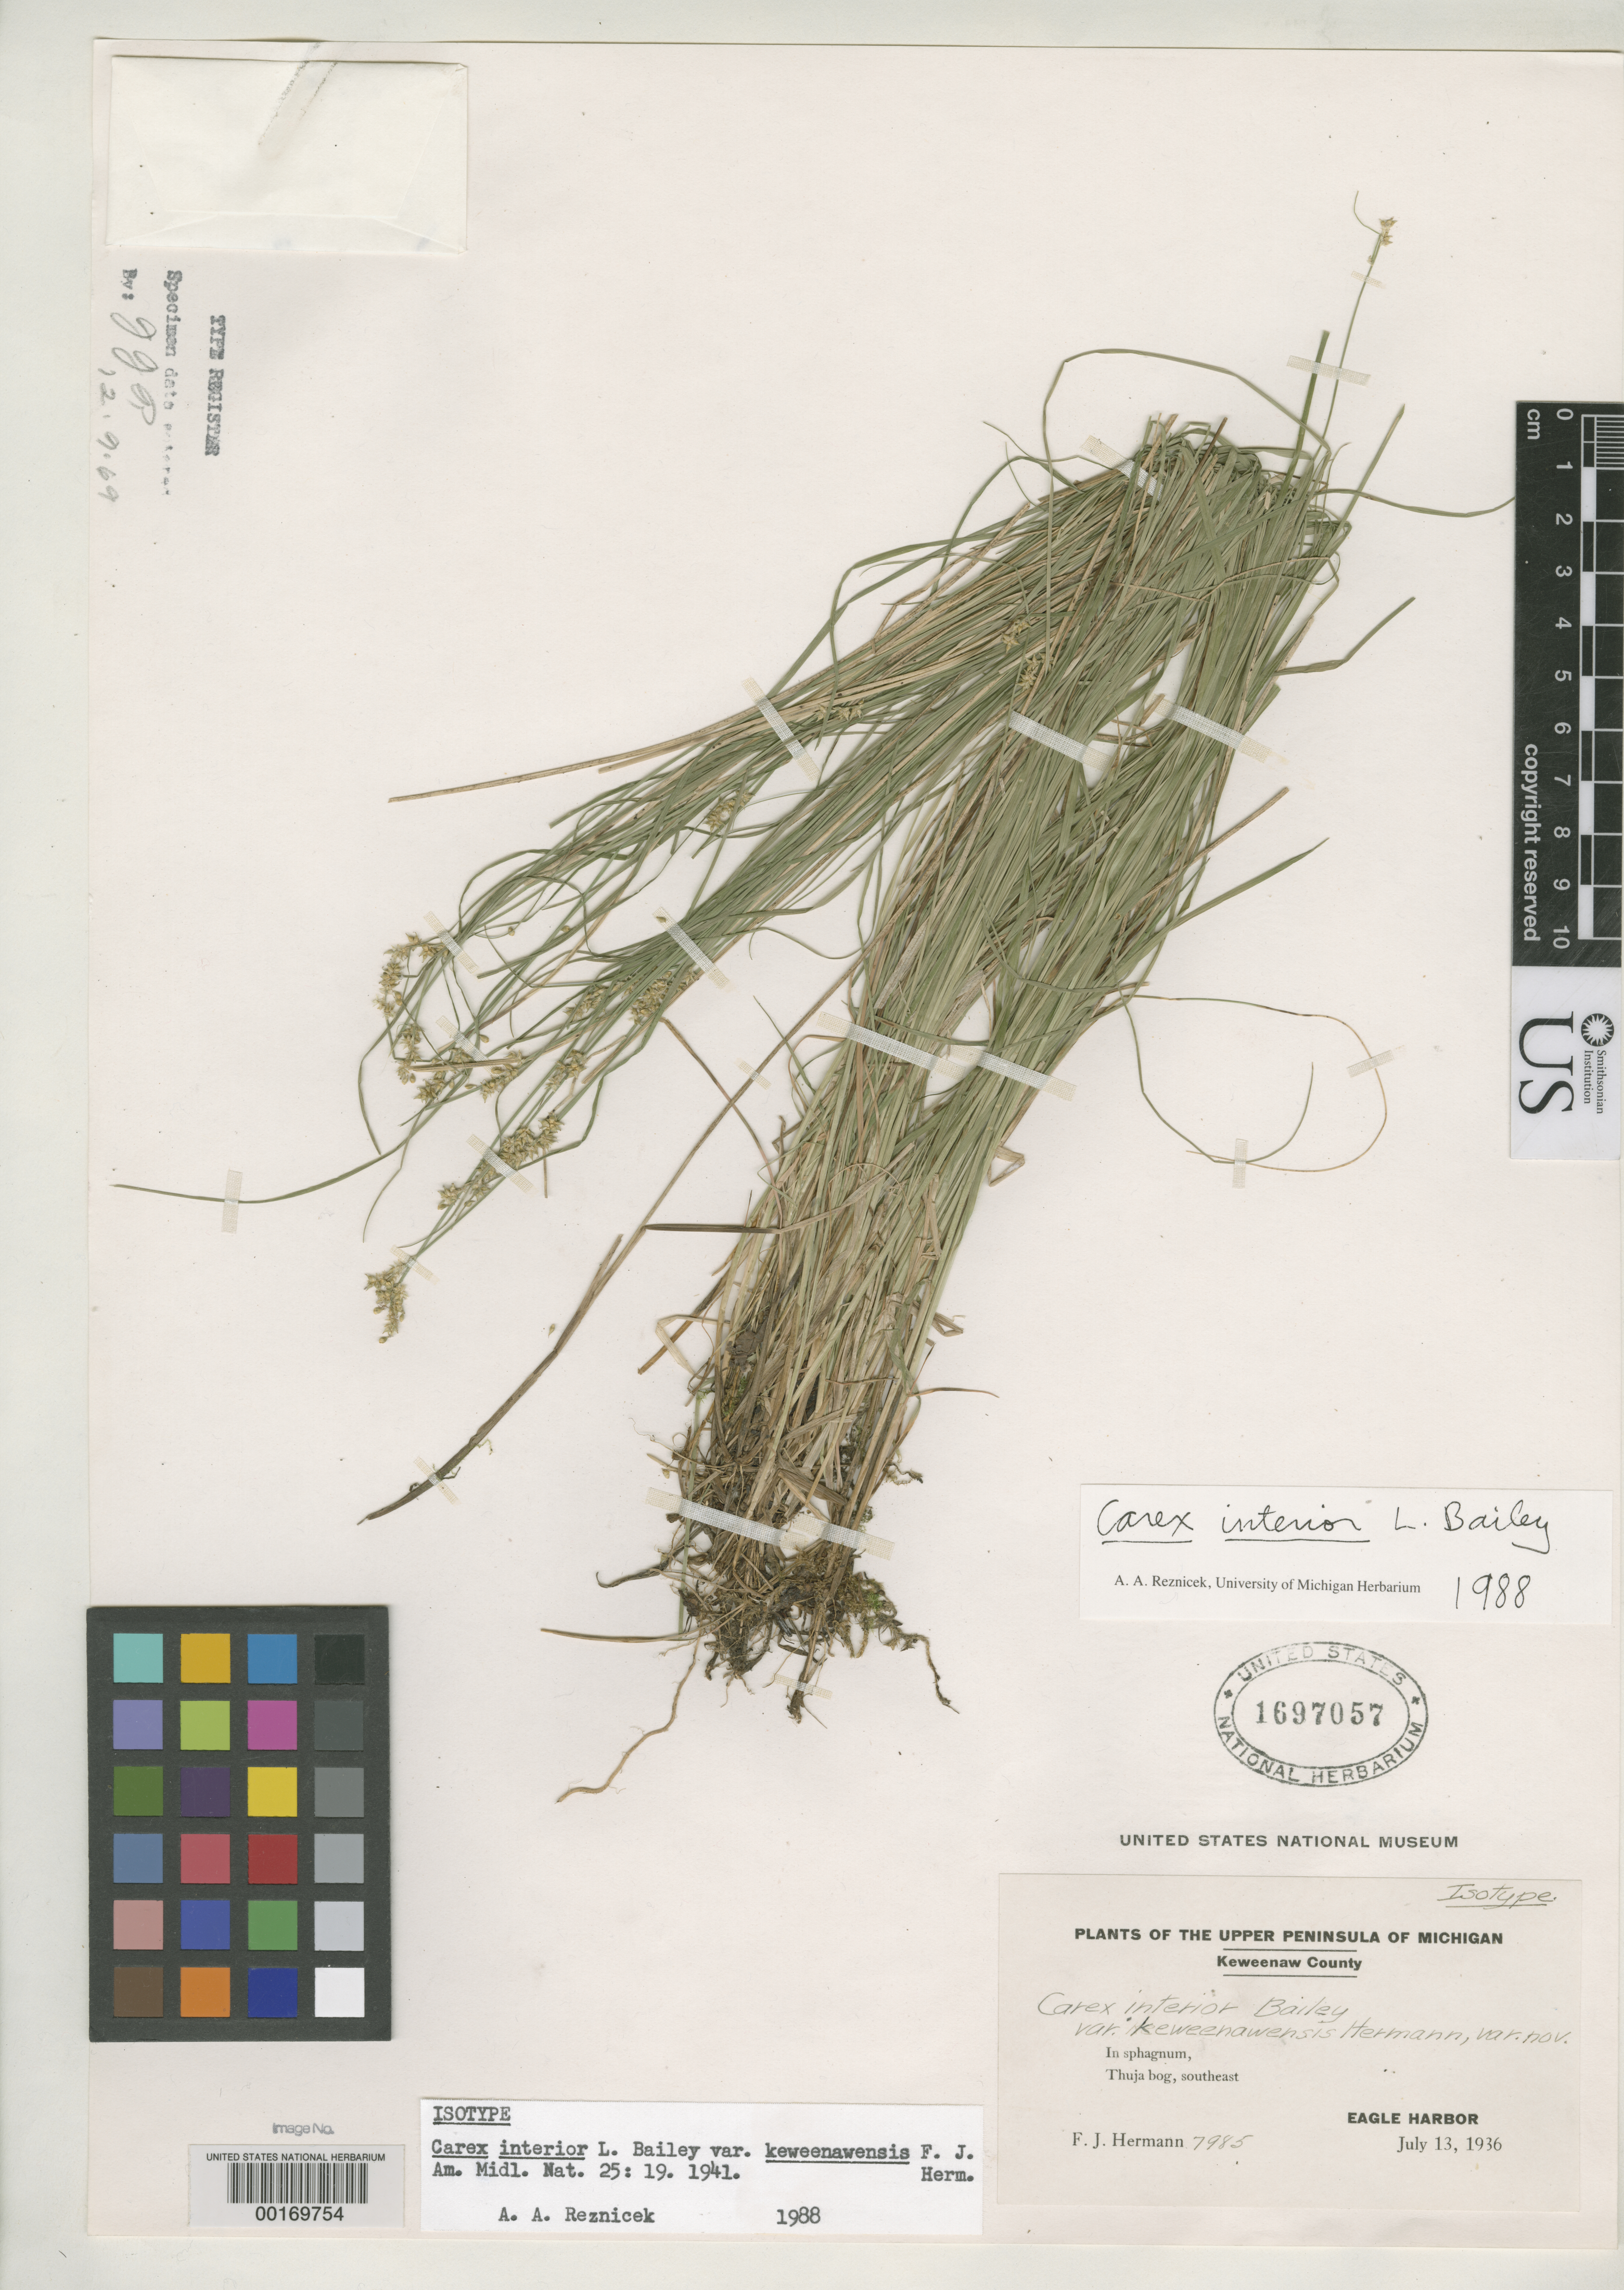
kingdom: Plantae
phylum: Tracheophyta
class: Liliopsida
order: Poales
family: Cyperaceae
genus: Carex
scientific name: Carex interior var. keweenawensis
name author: F.J. Herm.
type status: Isotype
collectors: F. J. Hermann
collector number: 7985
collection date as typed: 13 Jul 1936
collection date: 1936-07-13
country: United States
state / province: Michigan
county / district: Keweenaw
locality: Upper peninsula of Michigan.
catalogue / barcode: US 1697057